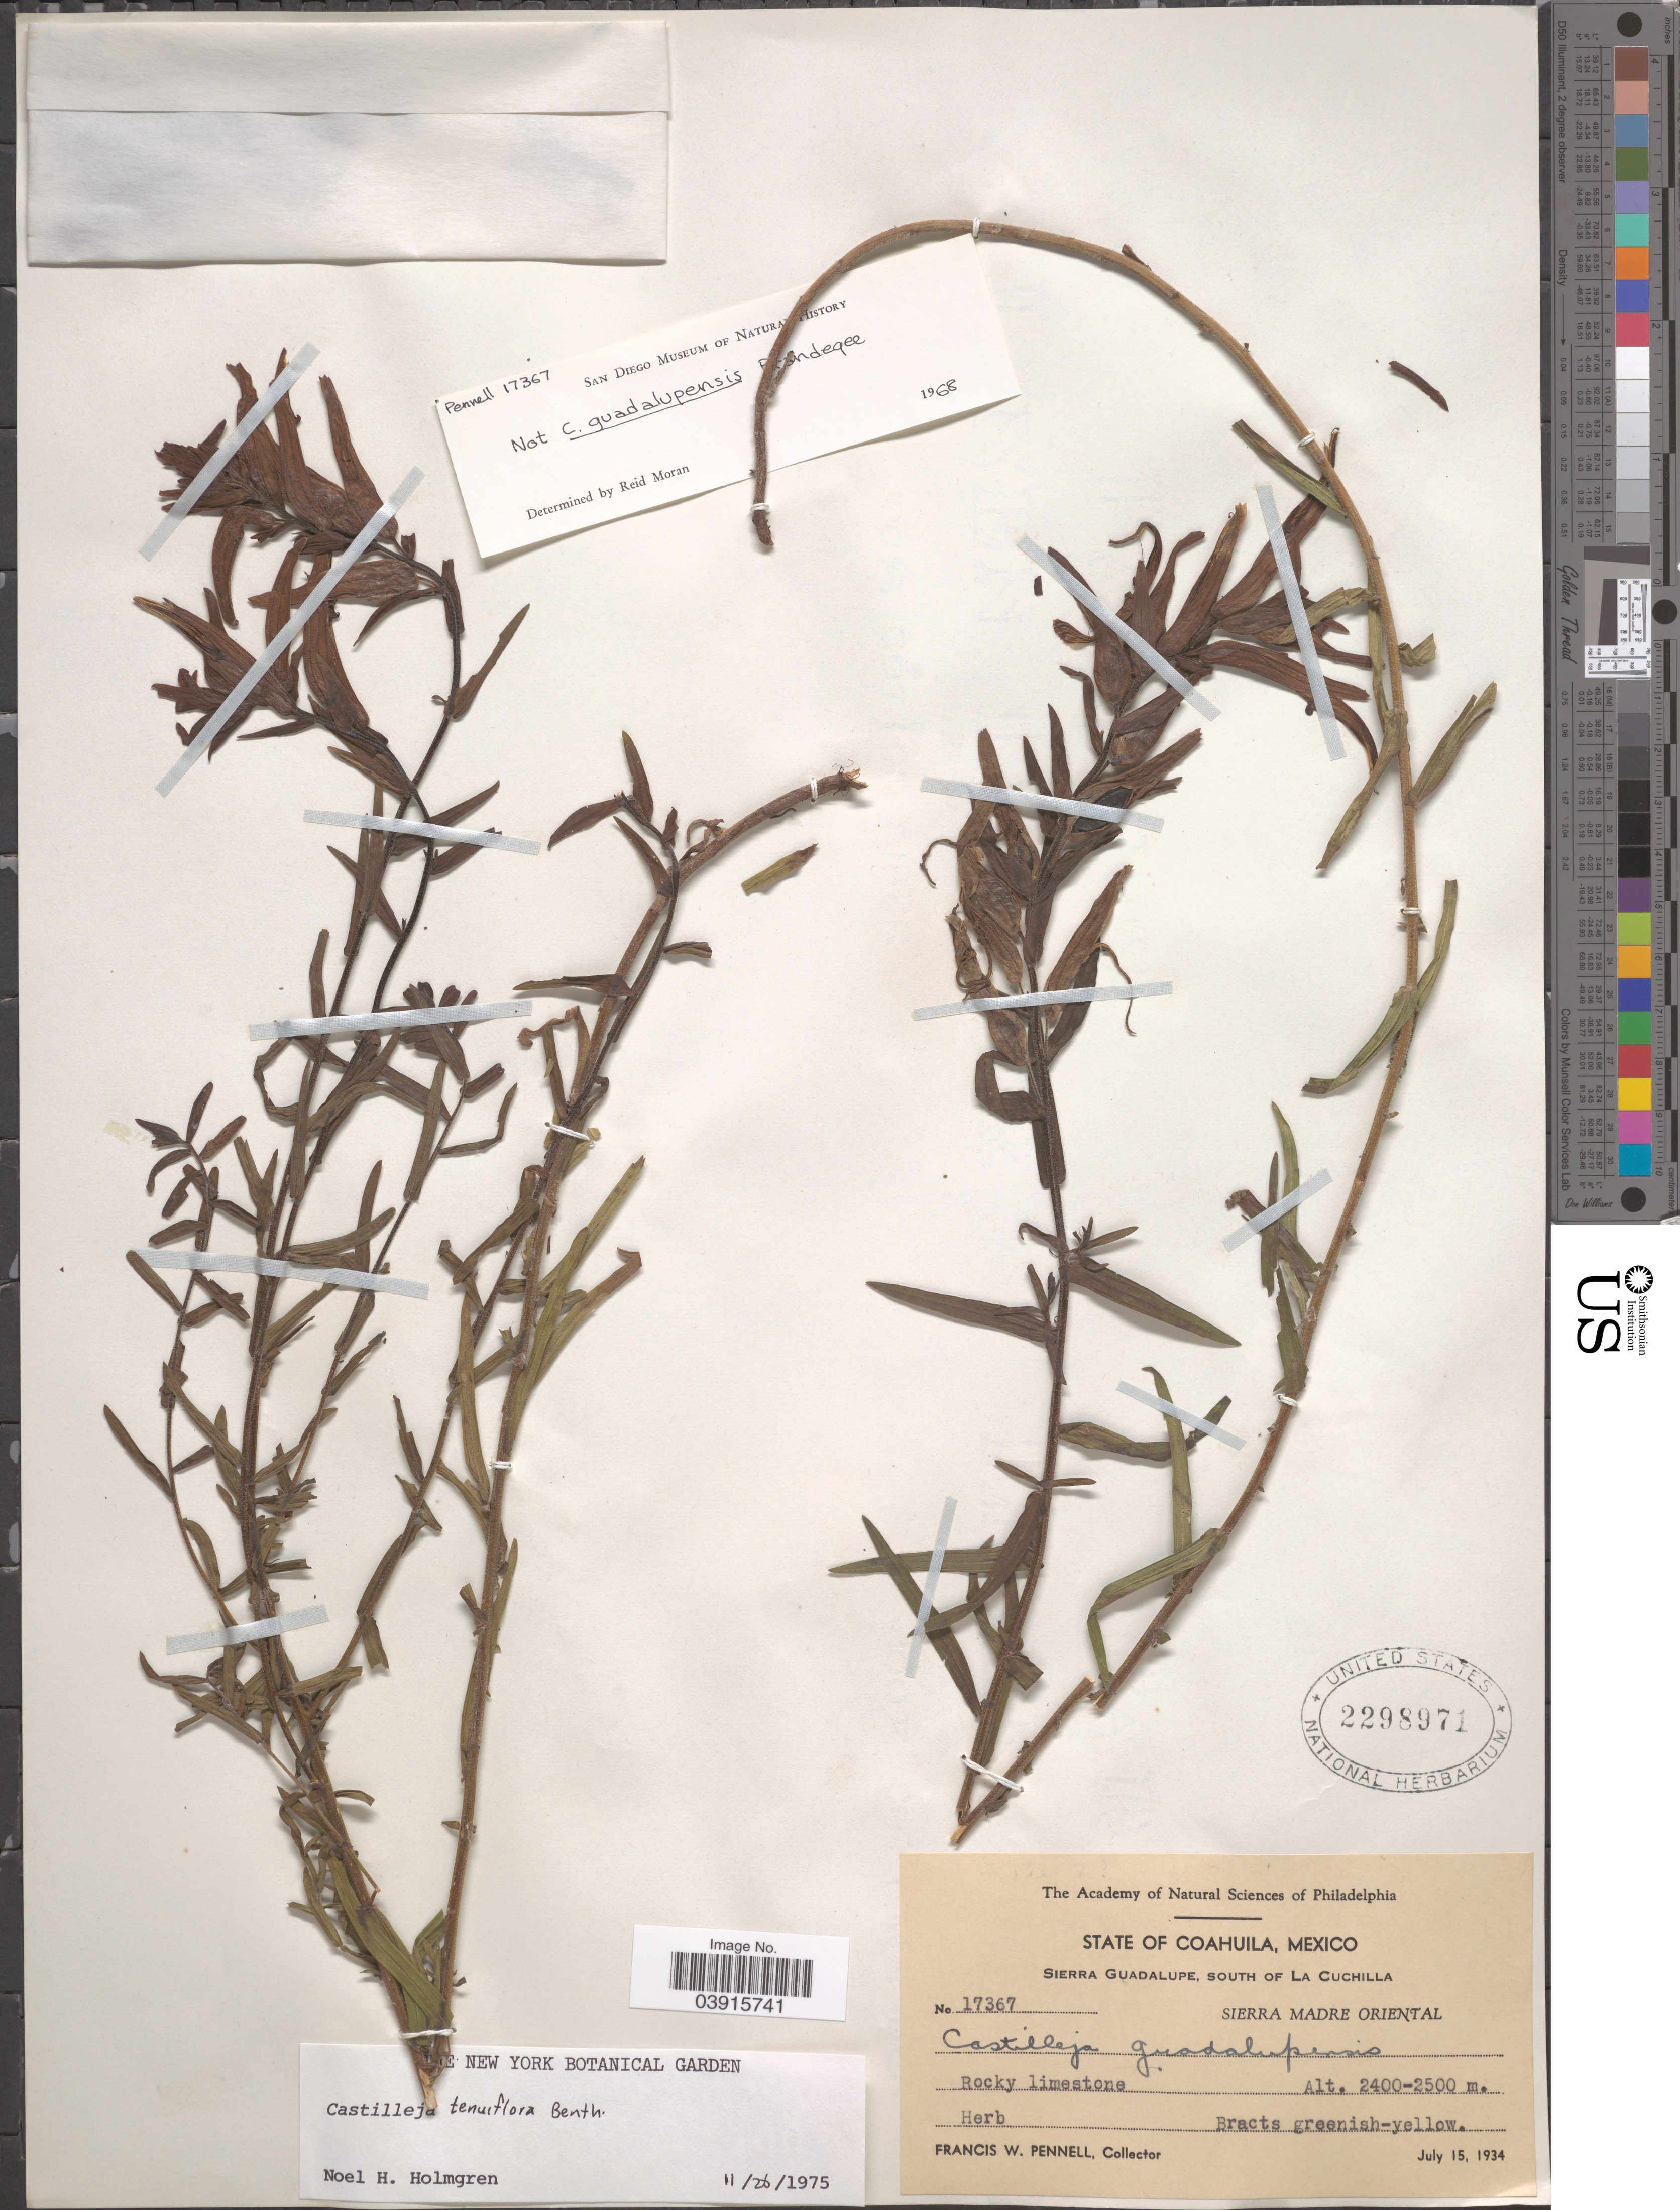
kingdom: Plantae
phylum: Tracheophyta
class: Magnoliopsida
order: Lamiales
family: Orobanchaceae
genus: Castilleja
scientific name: Castilleja tenuiflora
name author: Benth.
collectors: F. W. Pennell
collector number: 17367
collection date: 1934-07-15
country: Mexico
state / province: Coahuila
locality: Sierra Guadalupe, South of La Cuchilla. Sierra Madre Oriental.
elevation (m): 2400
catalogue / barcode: US 2298971